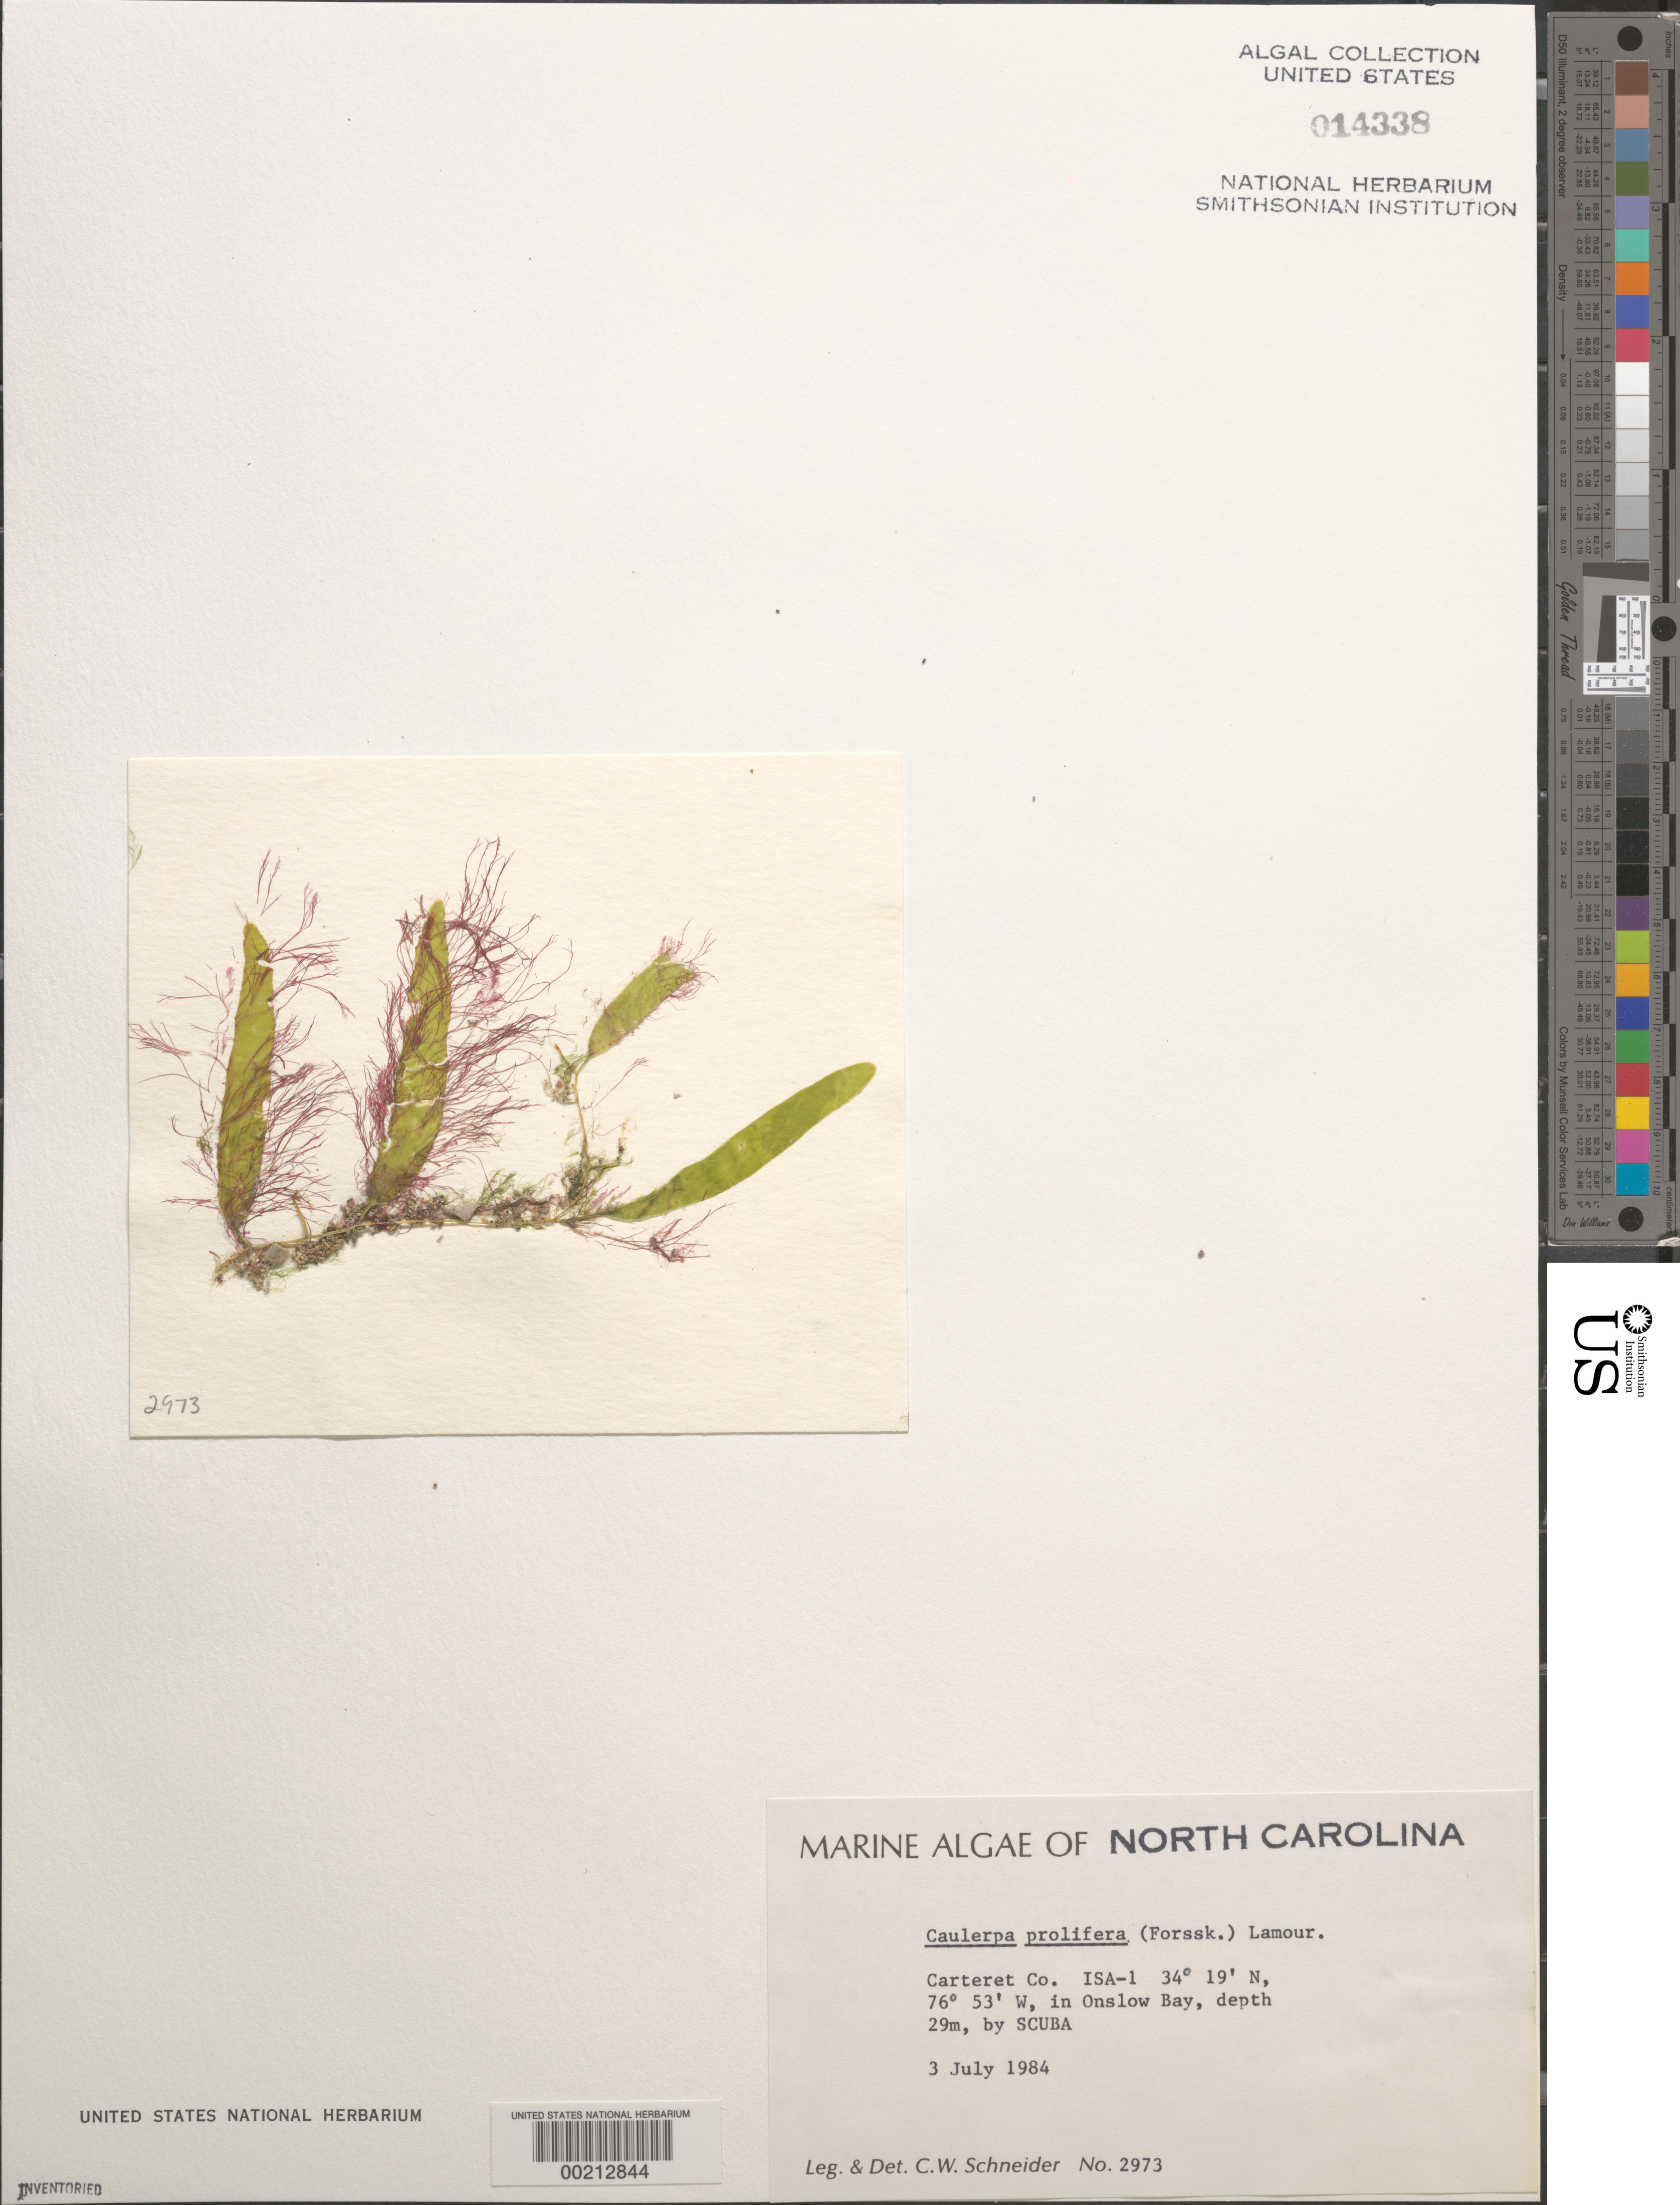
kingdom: Plantae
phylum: Chlorophyta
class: Ulvophyceae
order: Bryopsidales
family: Caulerpaceae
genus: Caulerpa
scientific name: Caulerpa prolifera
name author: (Forssk.) J.V.Lamouroux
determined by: Schneider, C. W.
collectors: C. W. Schneider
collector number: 2973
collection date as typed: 03 Jul 1984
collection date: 1984-07-03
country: United States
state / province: North Carolina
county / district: Carteret County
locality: Onslow Bay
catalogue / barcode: US 14338